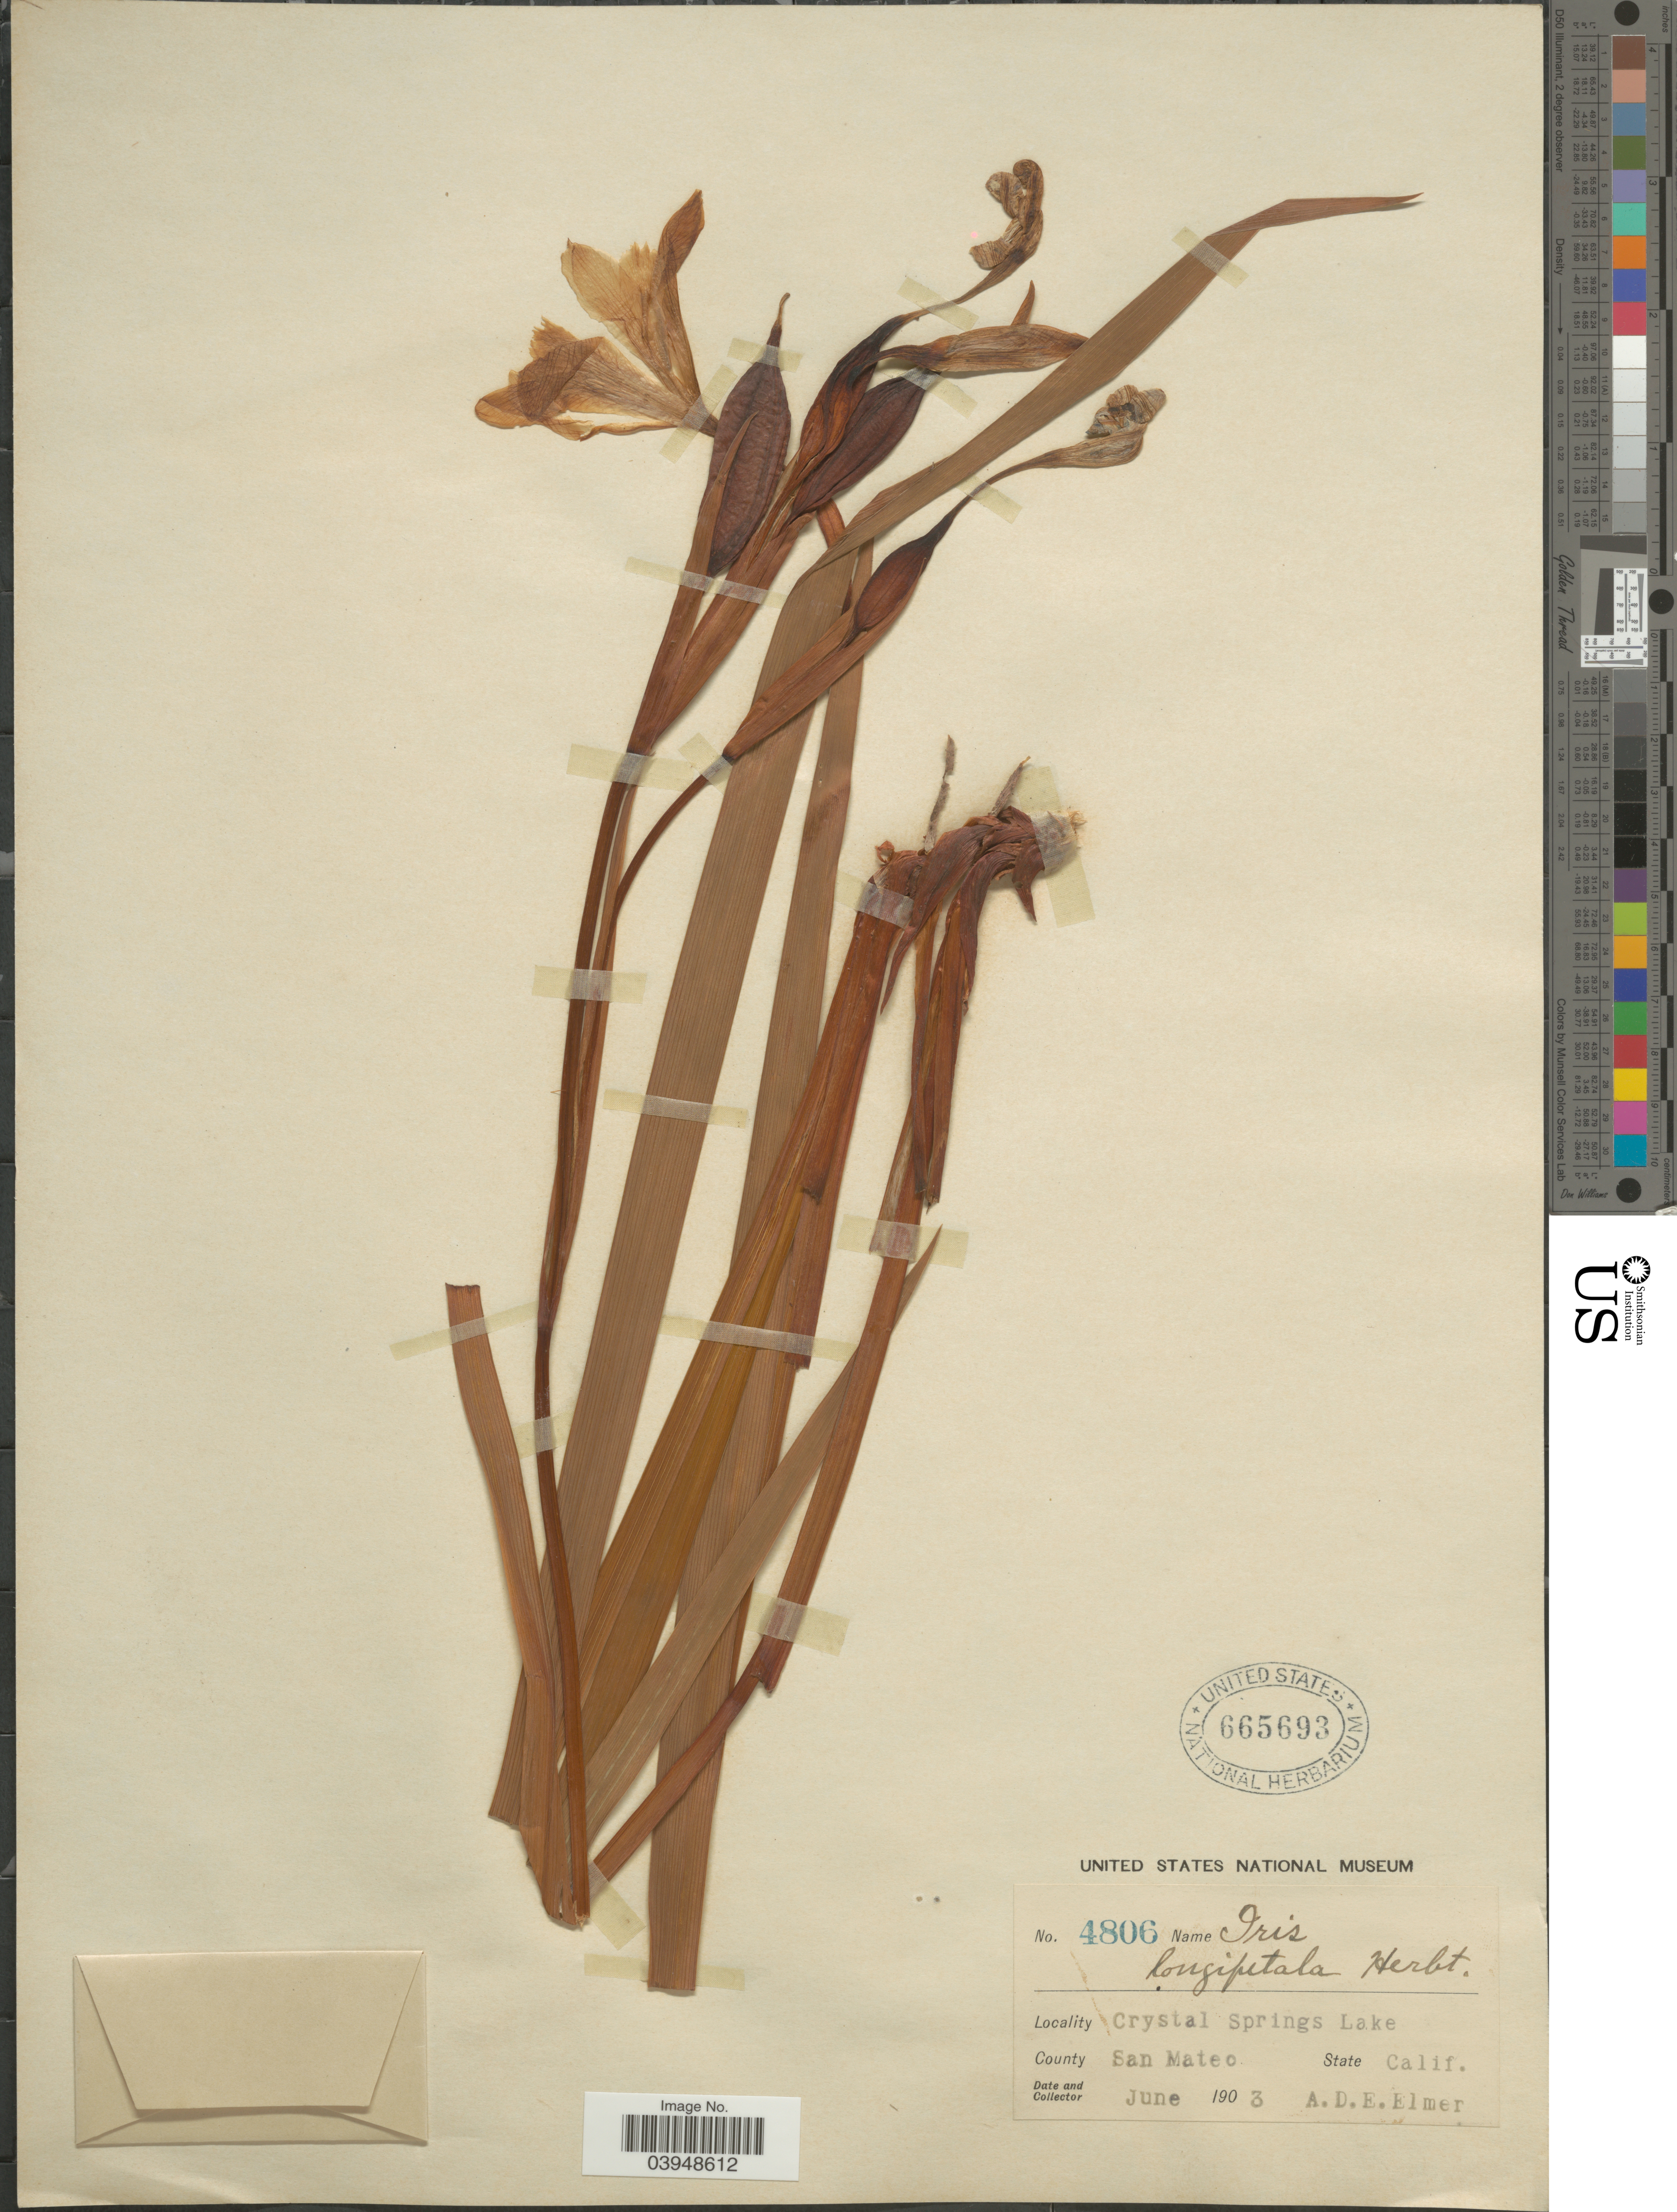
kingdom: Plantae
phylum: Tracheophyta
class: Liliopsida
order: Asparagales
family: Iridaceae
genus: Iris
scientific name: Iris longipetala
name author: Herb.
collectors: A. D. E. Elmer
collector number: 4806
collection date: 1903-06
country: United States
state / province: California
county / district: San Mateo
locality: Crystal Springs Lake. County San Mateo.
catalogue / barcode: US 665693